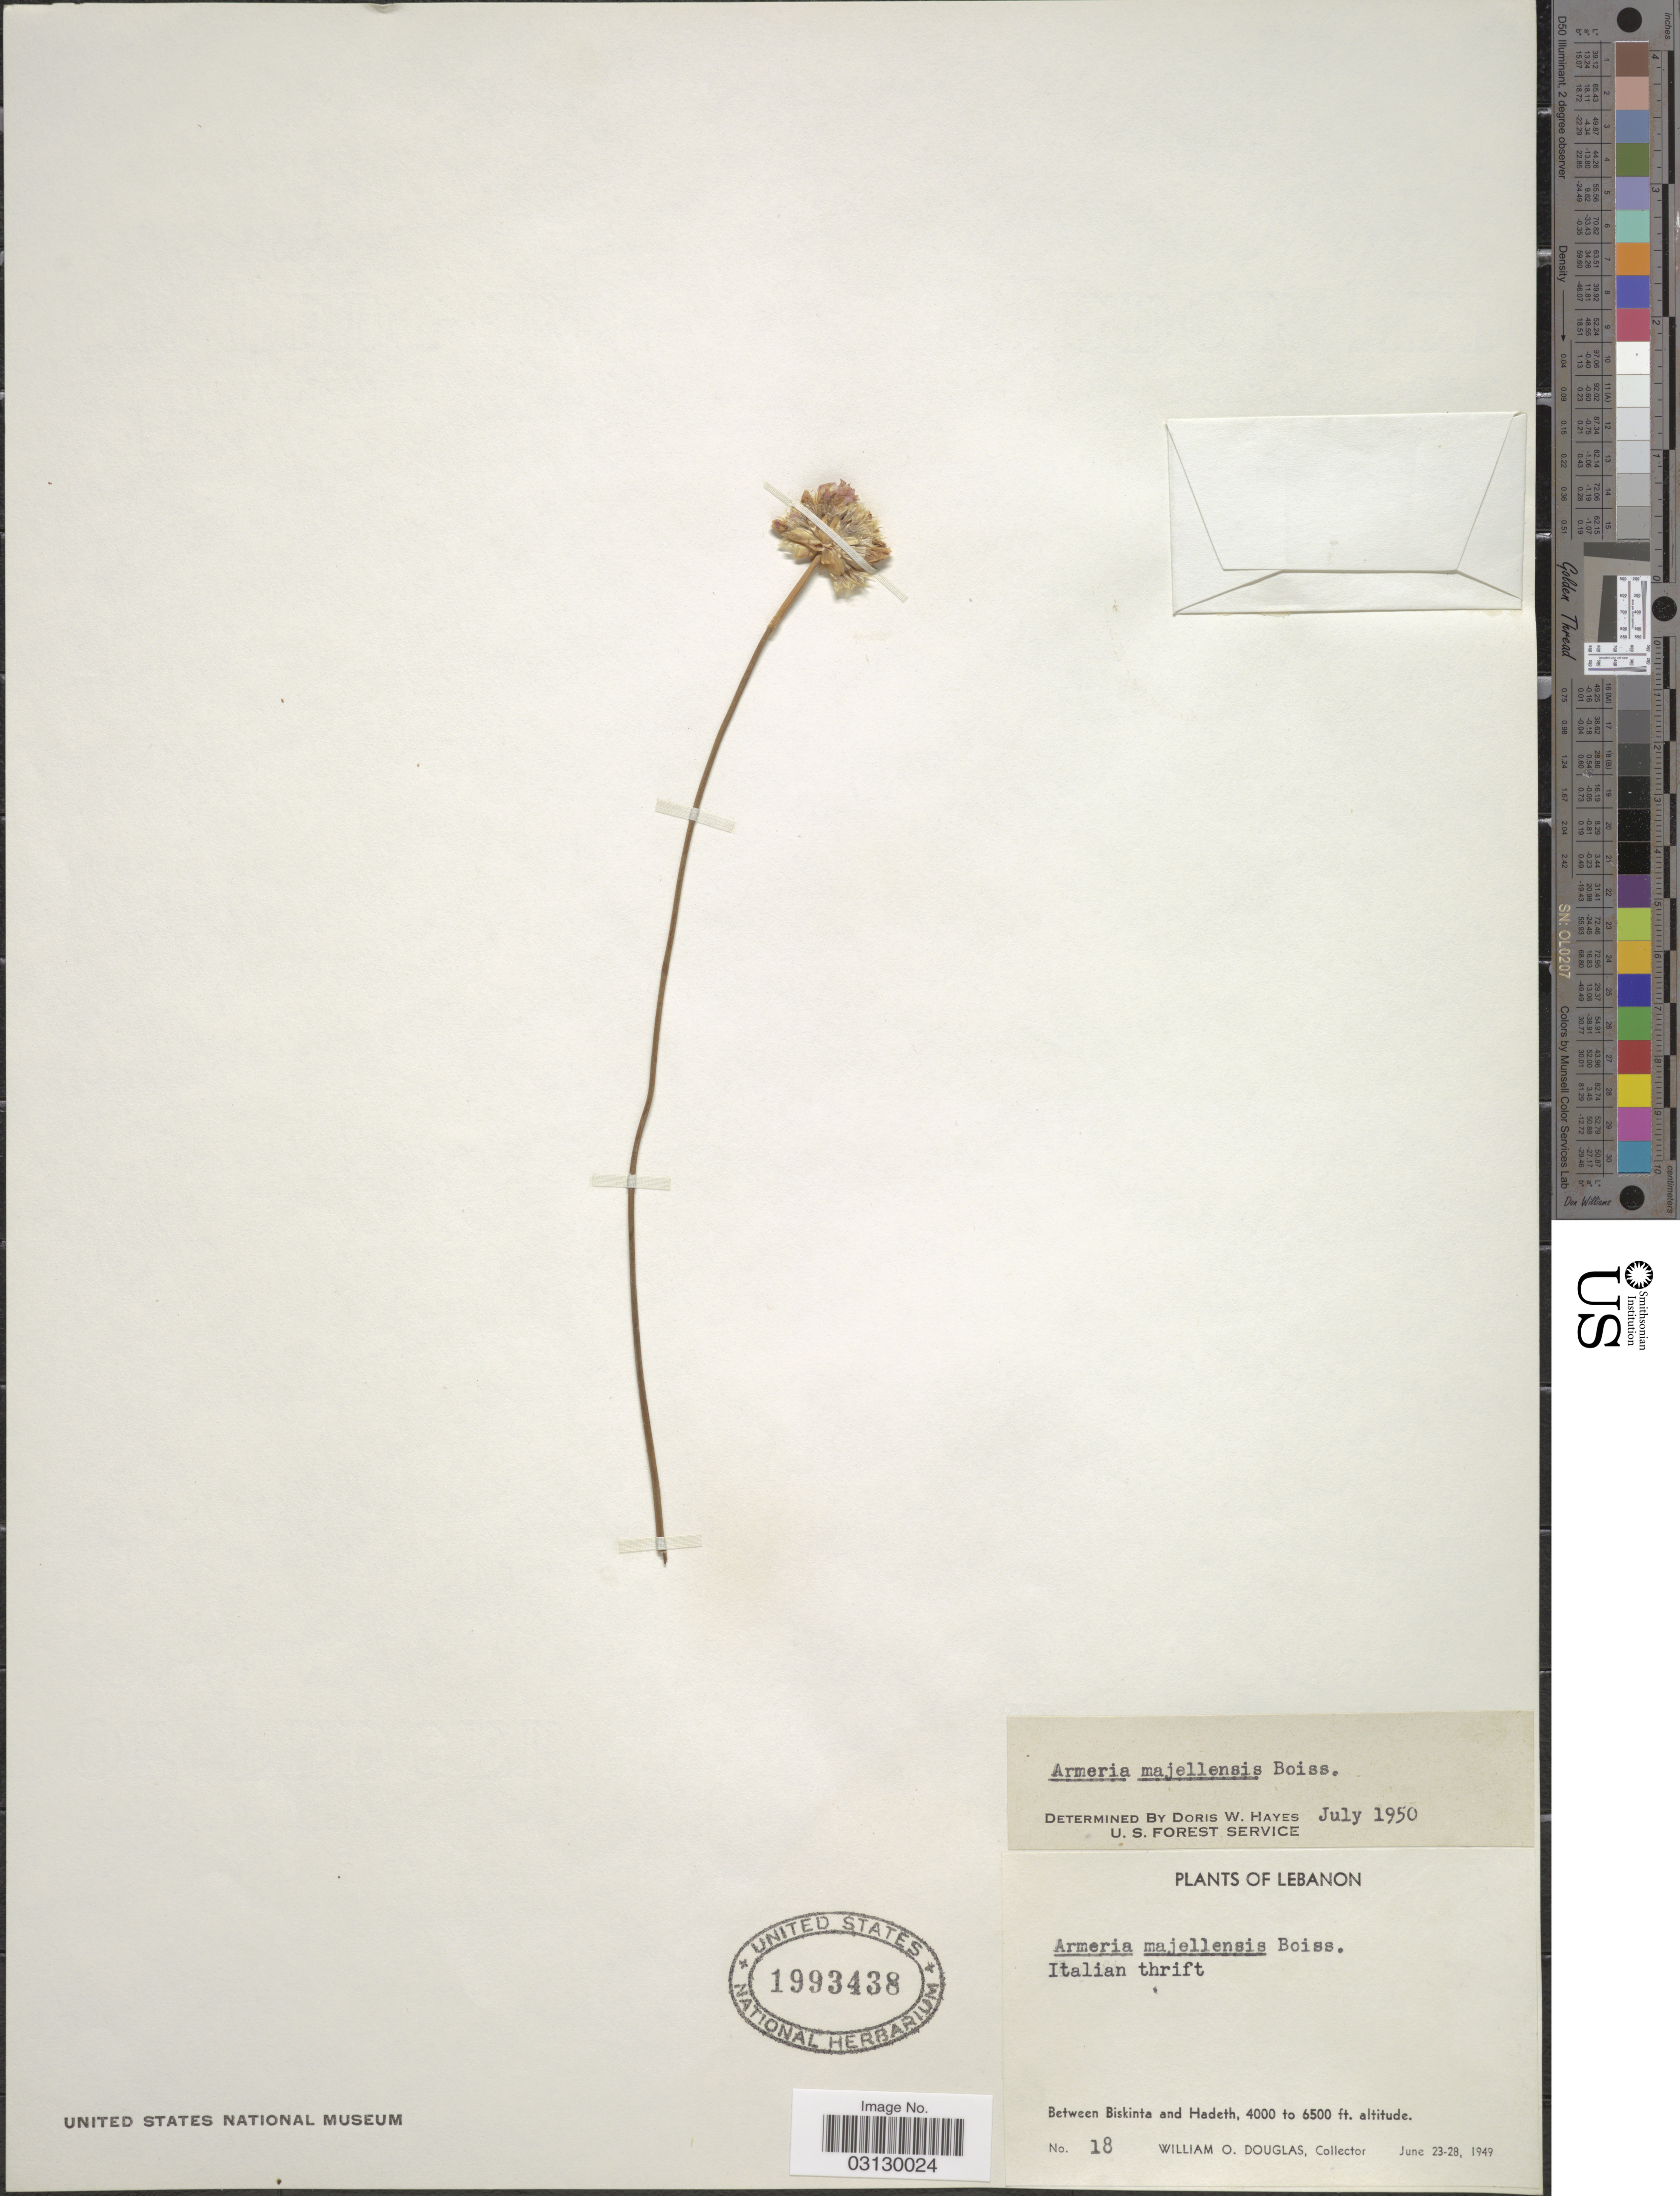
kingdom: Plantae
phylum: Tracheophyta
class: Magnoliopsida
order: Caryophyllales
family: Plumbaginaceae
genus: Armeria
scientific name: Armeria majellensis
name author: Boiss.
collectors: W. Douglas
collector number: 18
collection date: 1949-06-23/1949-06-28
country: Lebanon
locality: Between Biskinta and Hadeth.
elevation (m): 1219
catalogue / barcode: US 1993438